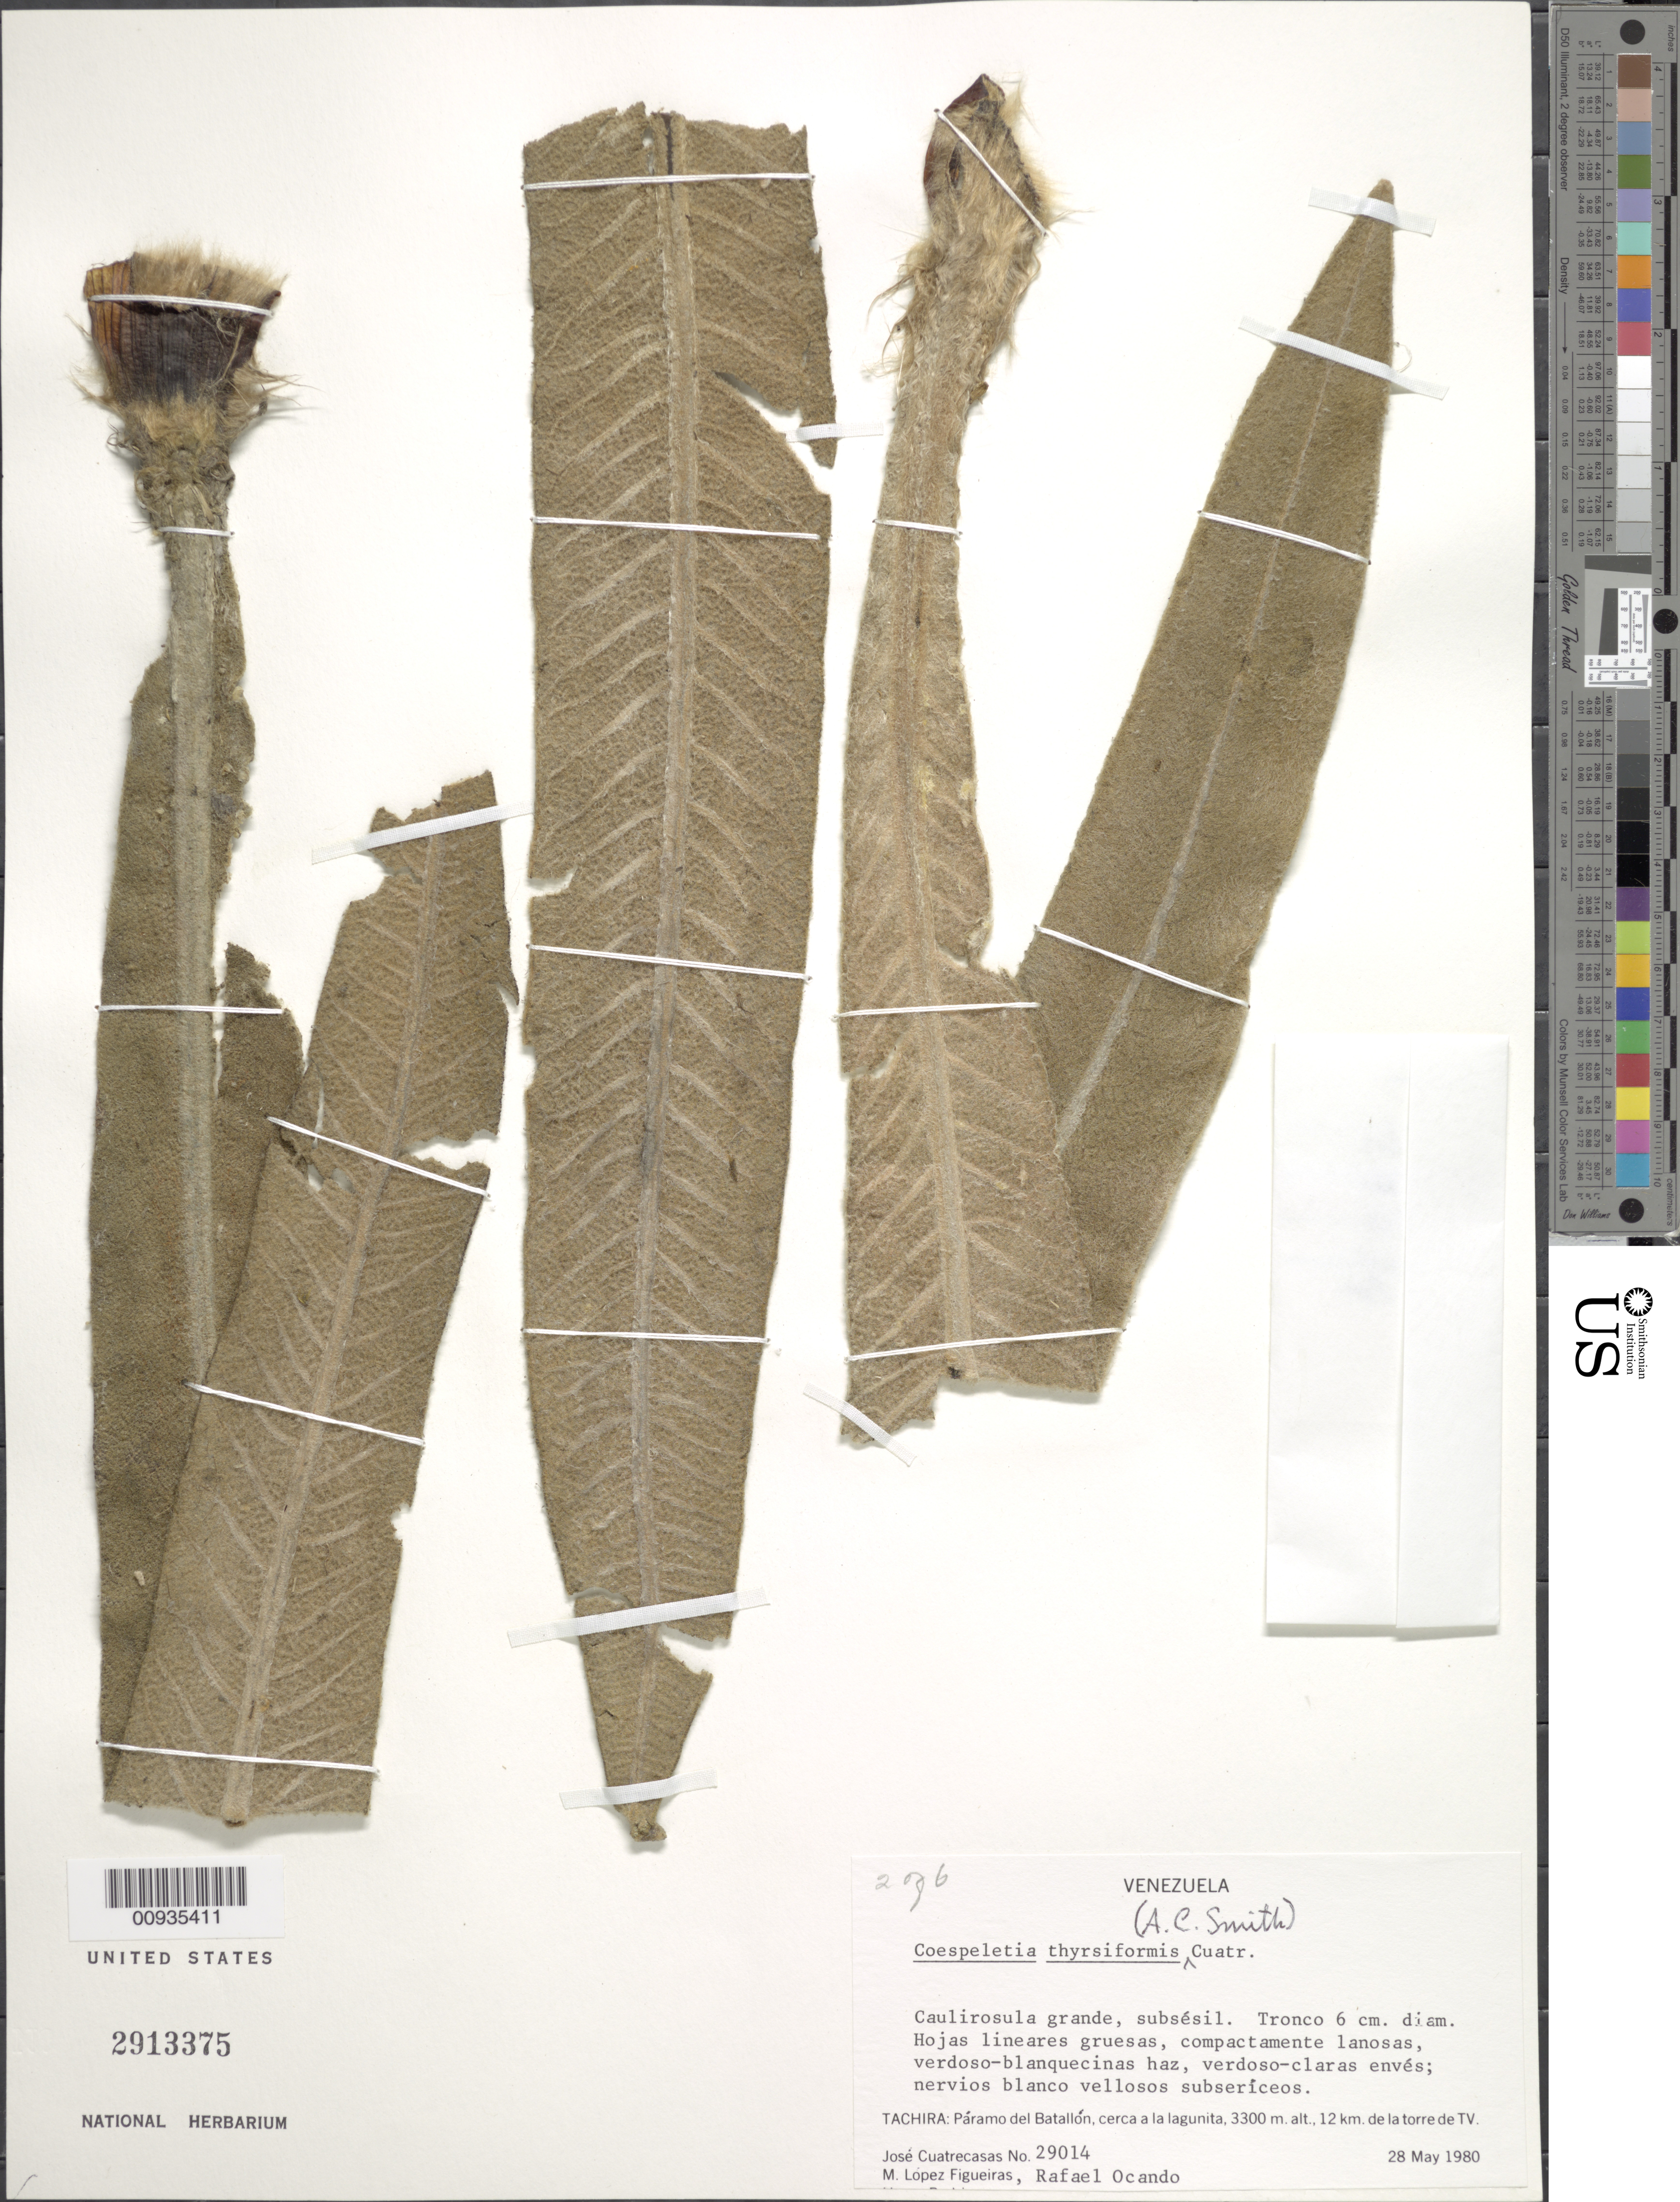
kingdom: Plantae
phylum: Tracheophyta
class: Magnoliopsida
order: Asterales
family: Asteraceae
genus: Coespeletia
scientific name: Coespeletia thyrsiformis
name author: (A.C. Sm.) Cuatrec.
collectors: J. Cuatrecasas, M. López Figueiras & R. Ocando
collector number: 29014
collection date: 1980-05-28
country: Venezuela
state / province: Tachira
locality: Paramo del Batallon, cerca a la lagunita, 12 km de la torre de TV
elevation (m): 3300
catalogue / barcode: US 2913375